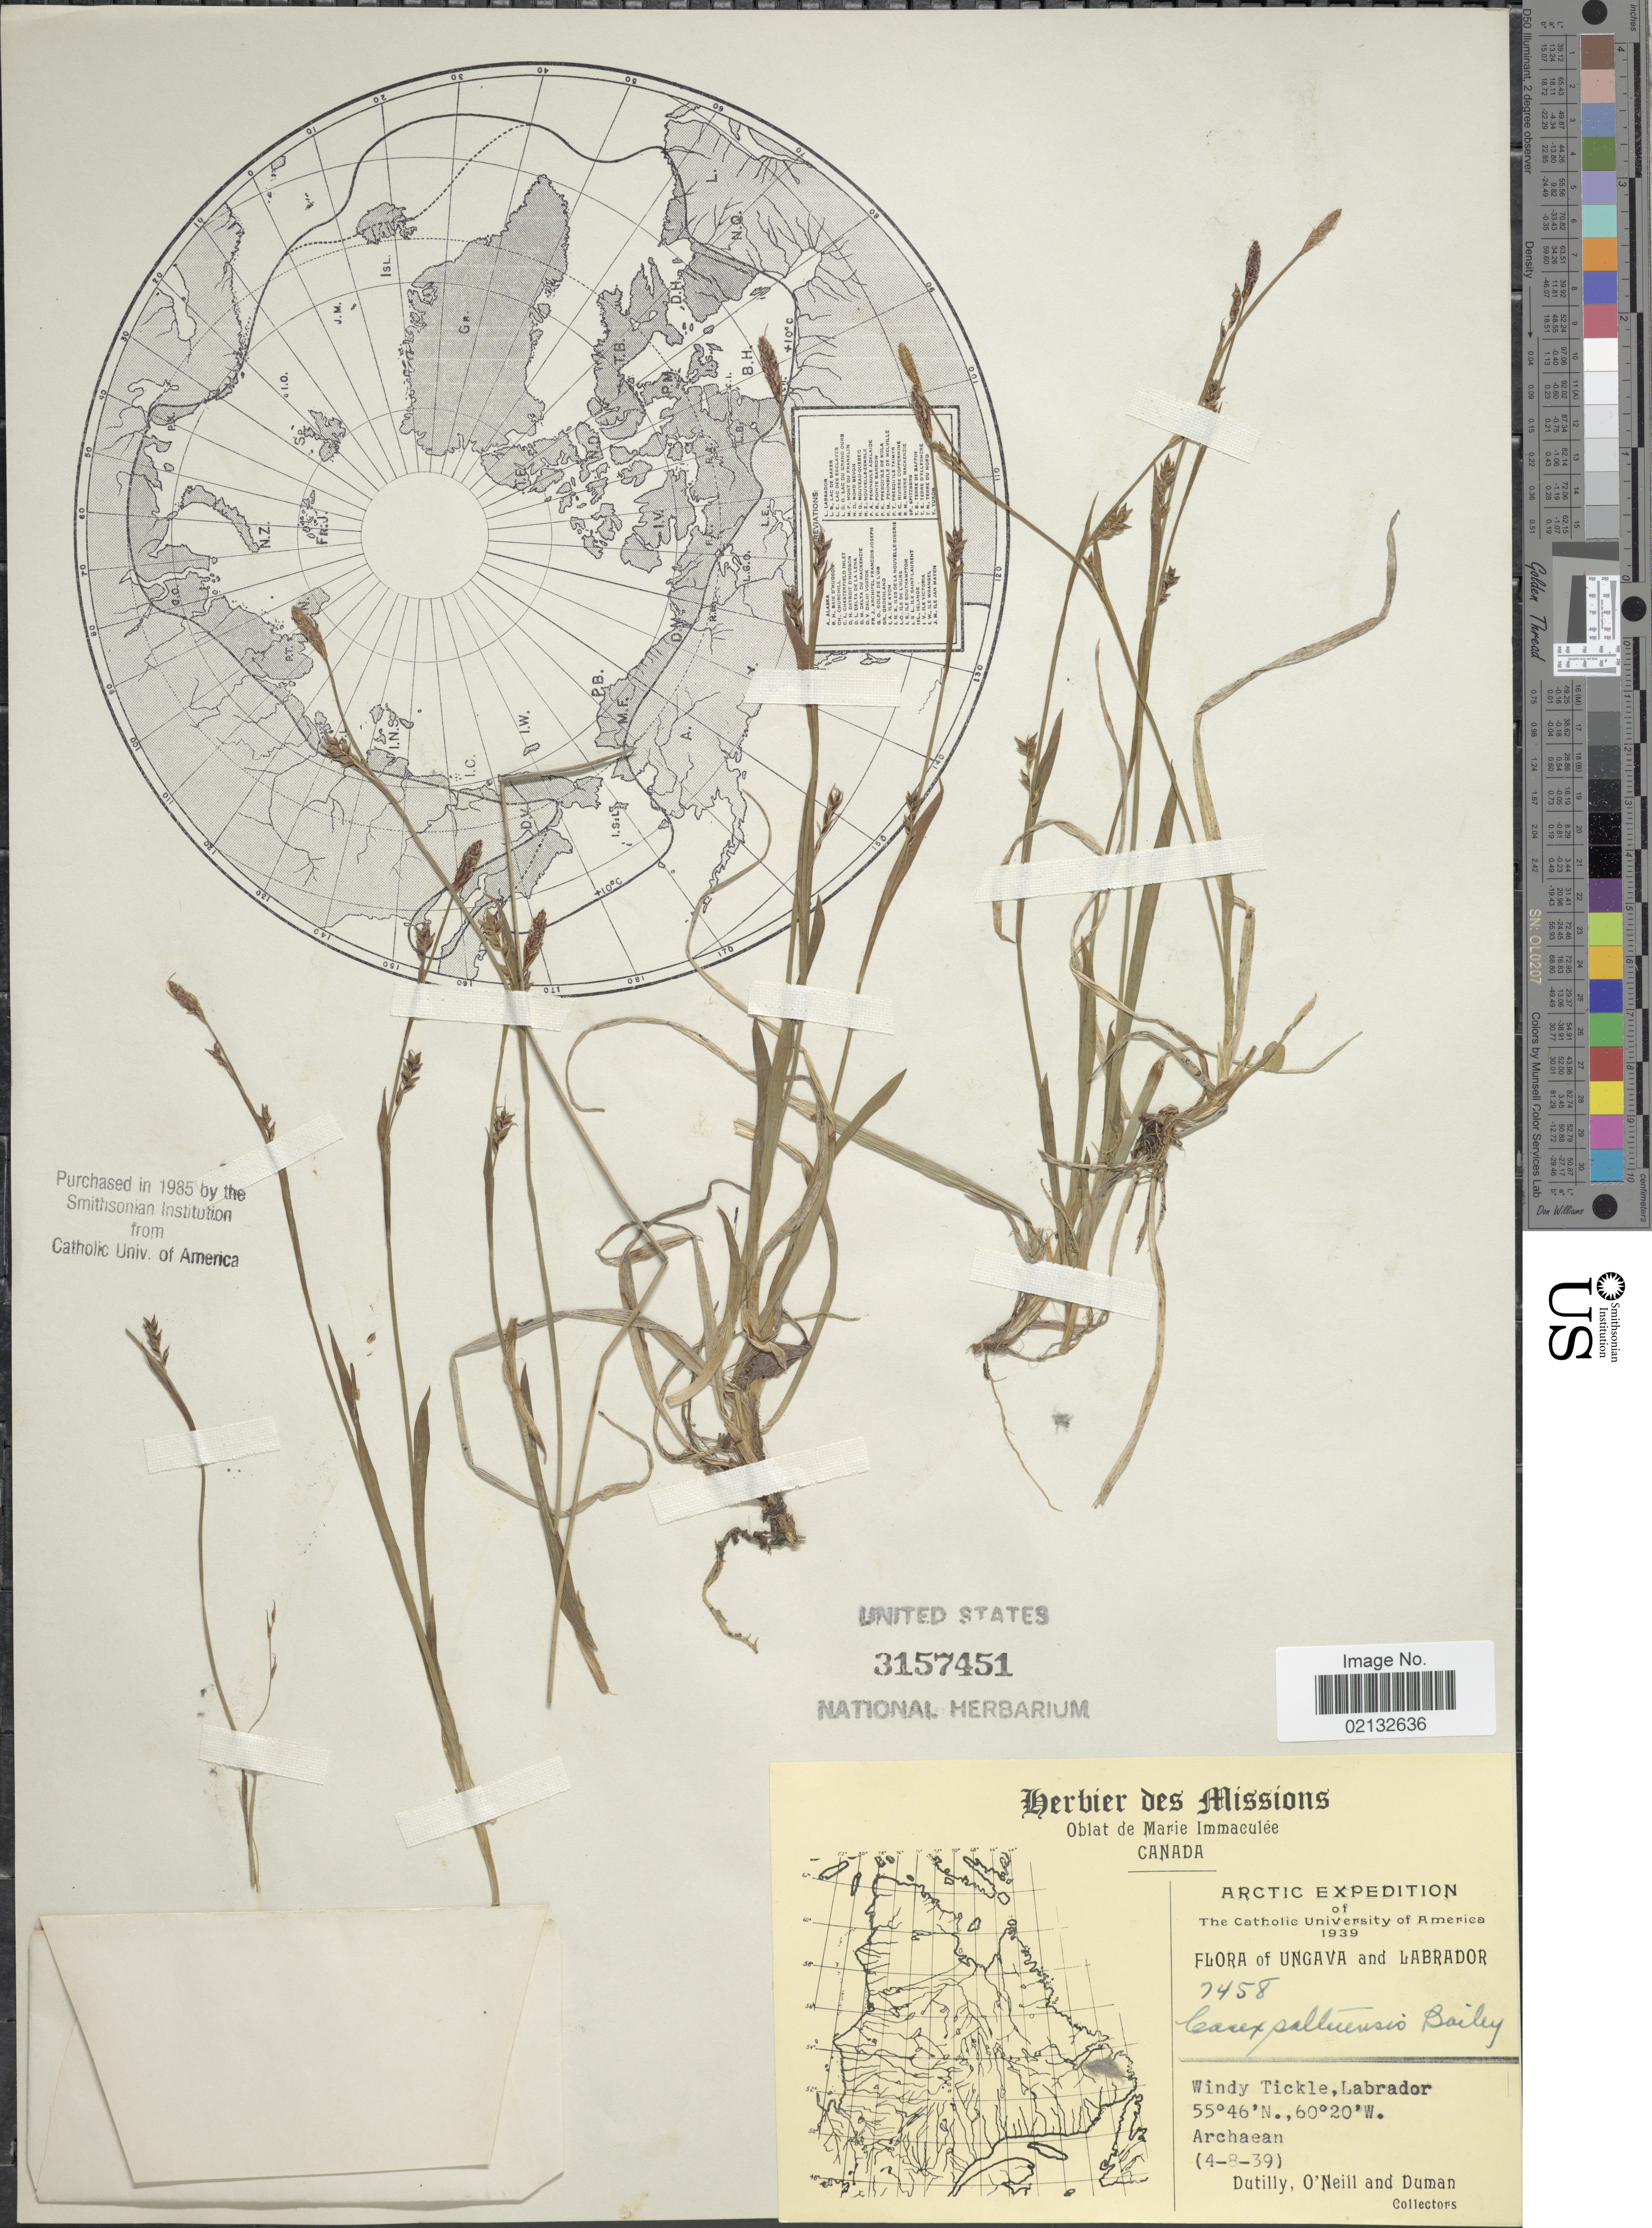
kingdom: Plantae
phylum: Tracheophyta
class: Liliopsida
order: Poales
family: Cyperaceae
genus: Carex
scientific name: Carex vaginata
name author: Tausch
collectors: -. Dutilly, O' Neill & -. Duman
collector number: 7458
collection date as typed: Transcribed d/m/y: 4/8/39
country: Canada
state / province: Newfoundland and Labrador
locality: Arctic. Windy Tickle, Labrador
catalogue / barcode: US 3157451